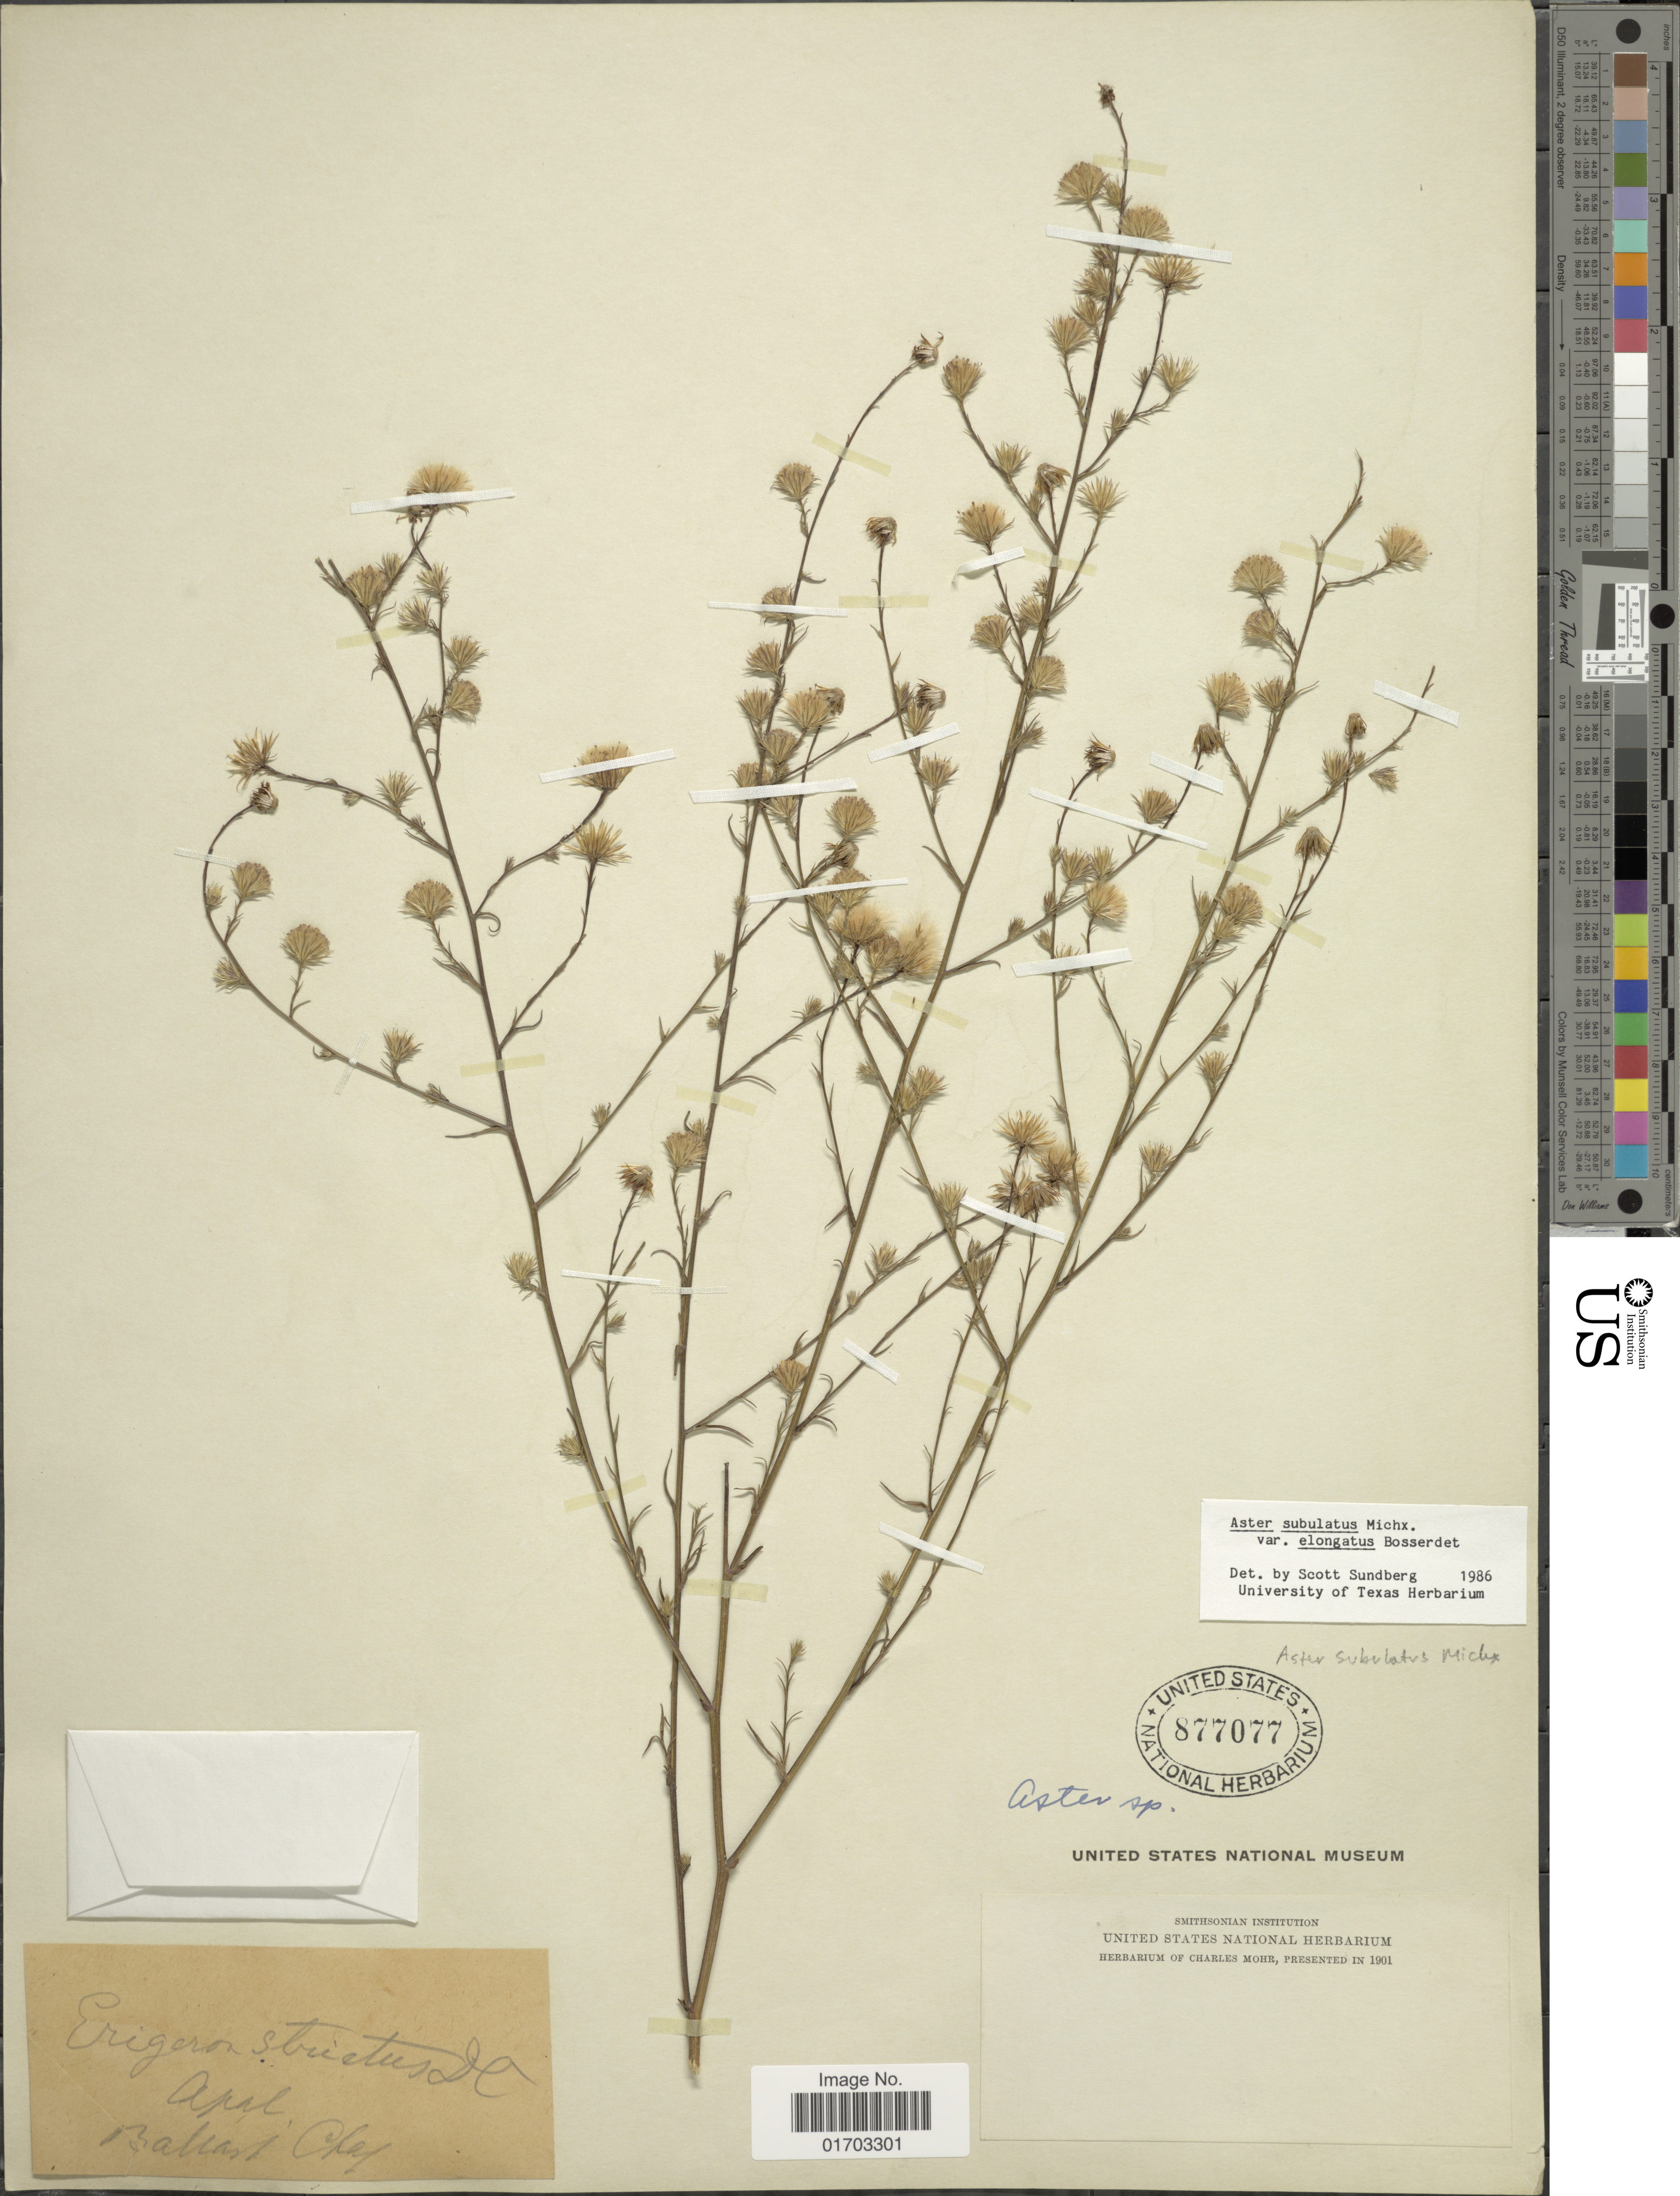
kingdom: Plantae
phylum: Tracheophyta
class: Magnoliopsida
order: Asterales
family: Asteraceae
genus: Symphyotrichum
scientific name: Symphyotrichum bahamense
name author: (Britton) G.L. Nesom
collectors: ex herb. Charles Mohr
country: United States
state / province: Florida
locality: Ballast Clay.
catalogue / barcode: US 877077